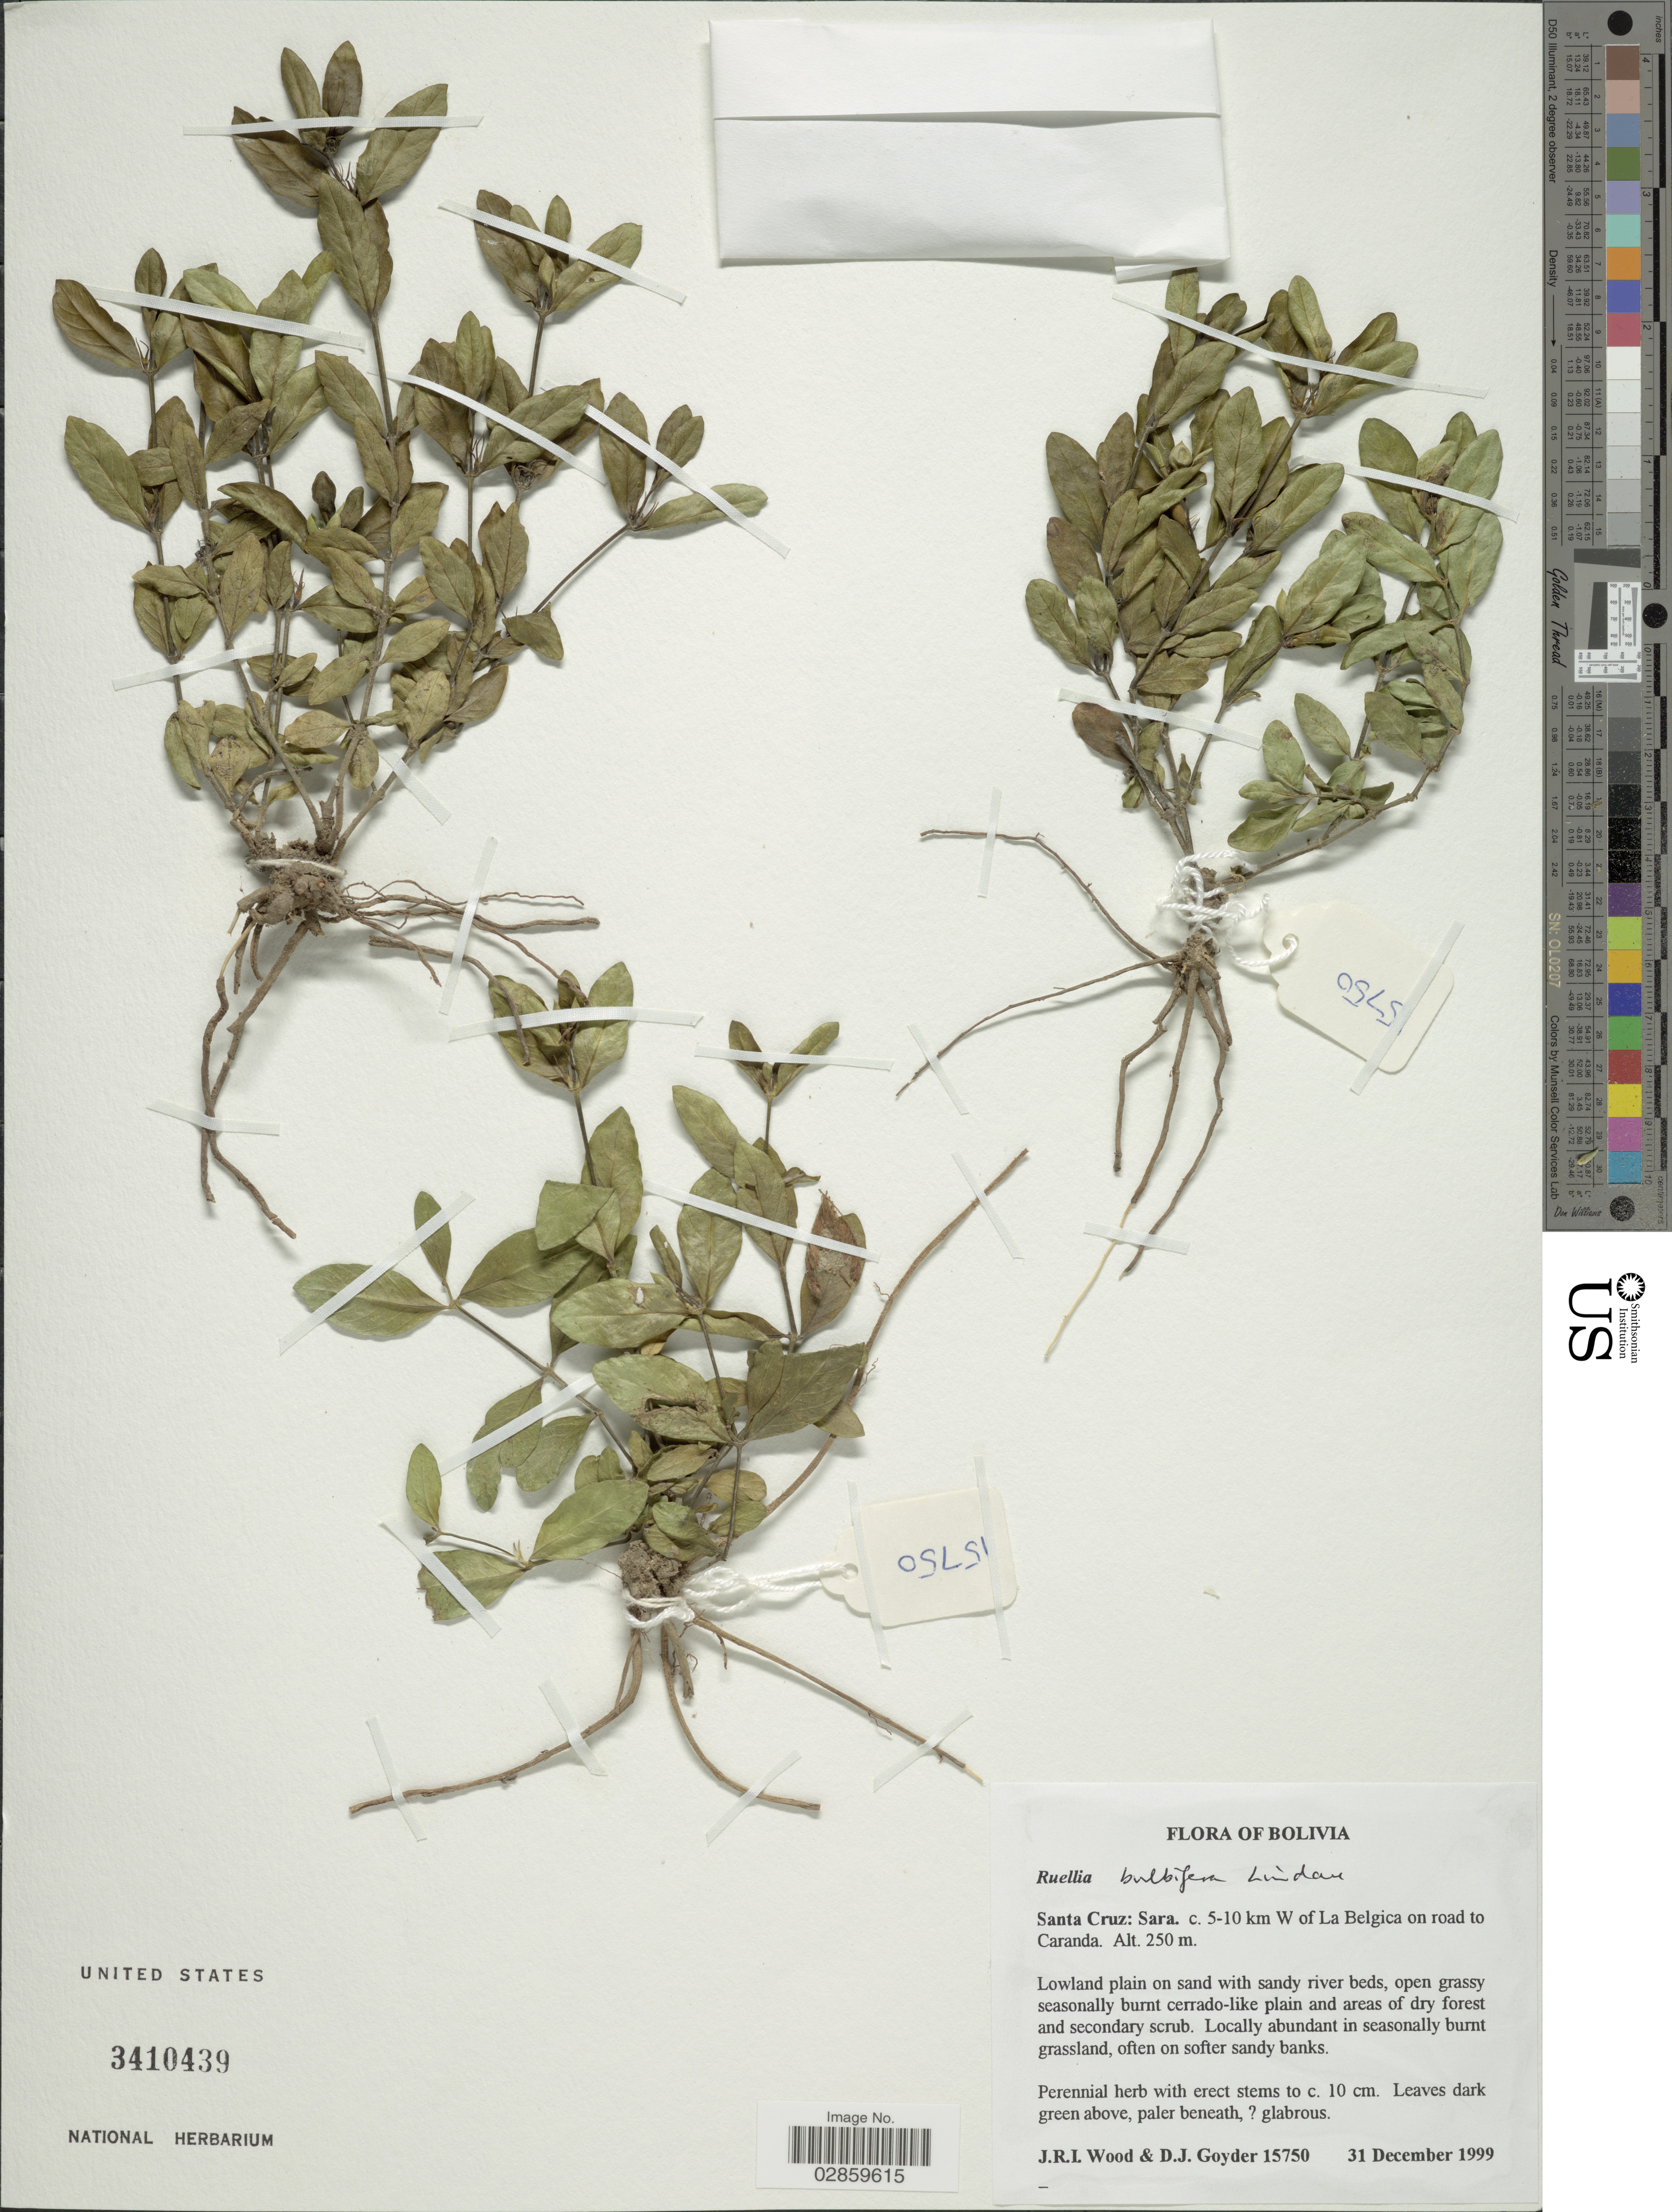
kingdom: Plantae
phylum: Tracheophyta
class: Magnoliopsida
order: Lamiales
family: Acanthaceae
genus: Ruellia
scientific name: Ruellia bulbifera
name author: Lindau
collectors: J. R. I. Wood & D. Goyder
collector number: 15750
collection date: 1999-12-31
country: Bolivia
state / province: Santa Cruz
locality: Sara, c. 5-10 km W of La Belgica on road to Canada.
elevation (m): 250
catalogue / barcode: US 3410439